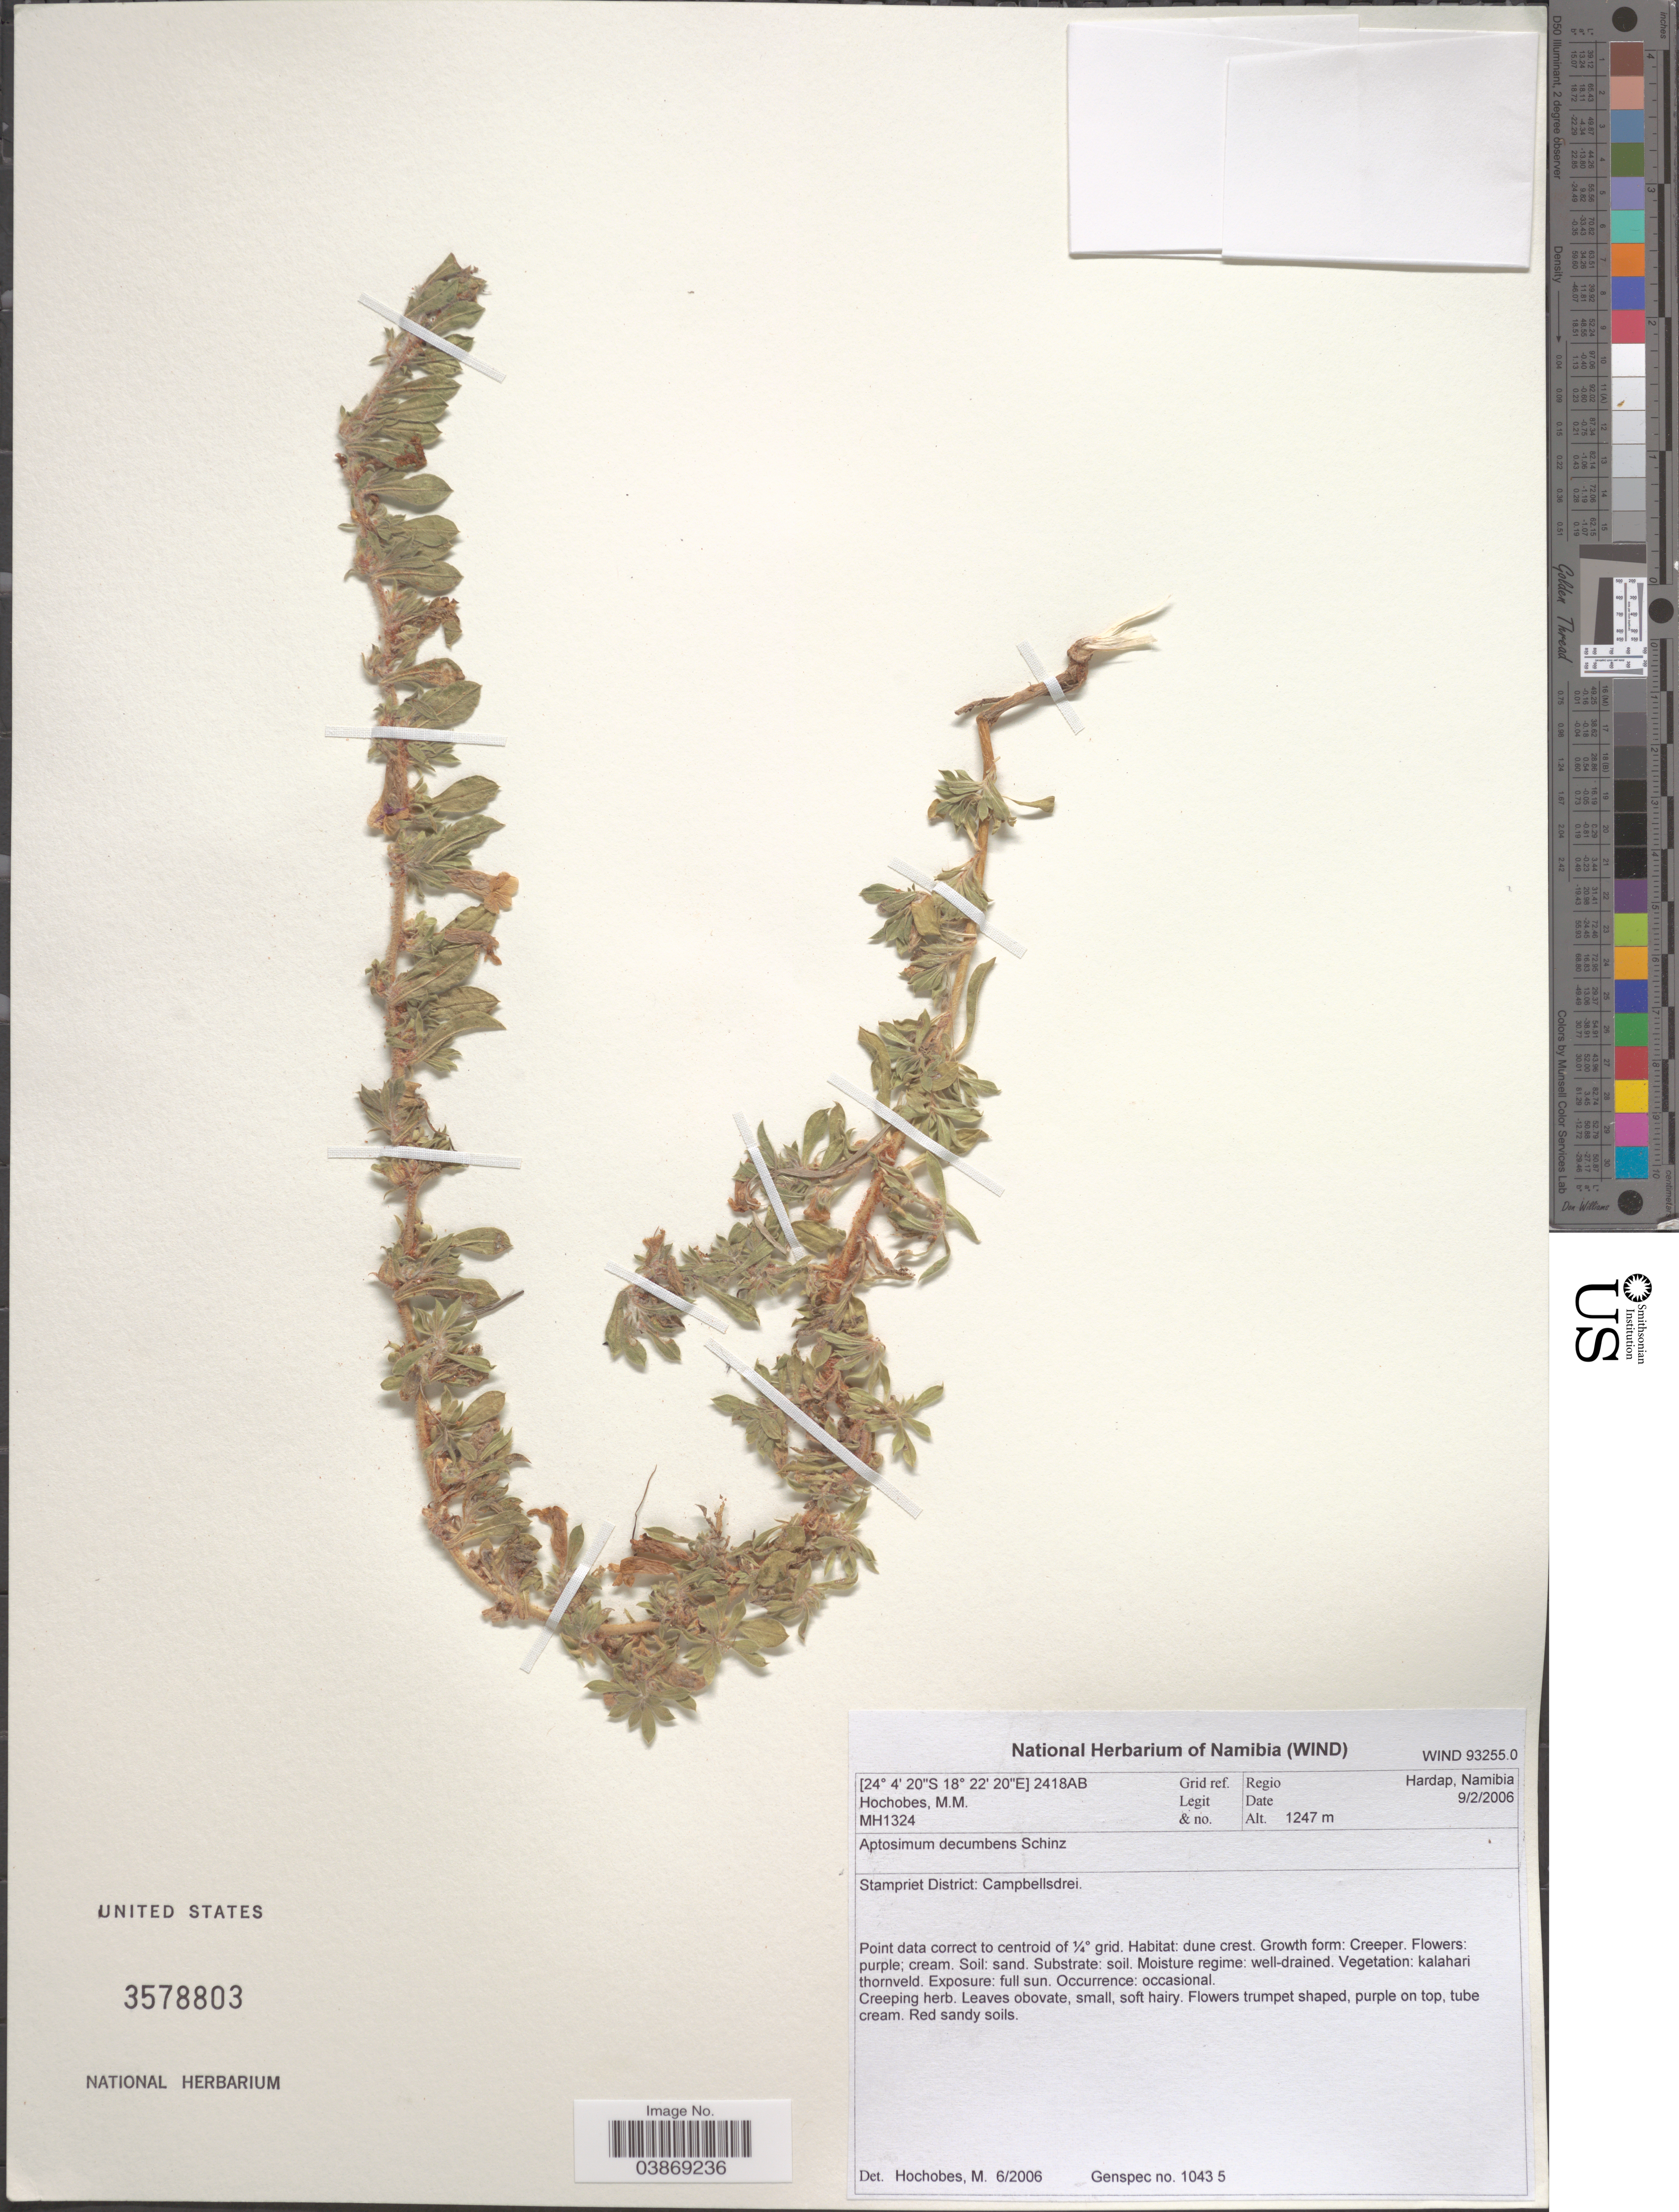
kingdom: Plantae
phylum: Tracheophyta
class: Magnoliopsida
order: Lamiales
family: Scrophulariaceae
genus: Aptosimum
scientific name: Aptosimum decumbens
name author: Schinz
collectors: M. Hochobes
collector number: MH1324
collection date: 2006-02-09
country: Namibia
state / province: Hardap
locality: Grid ref. 2418AB. Regio Hardap. Stampriet District: Campbellsdrei.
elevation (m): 1247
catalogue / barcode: US 3578803